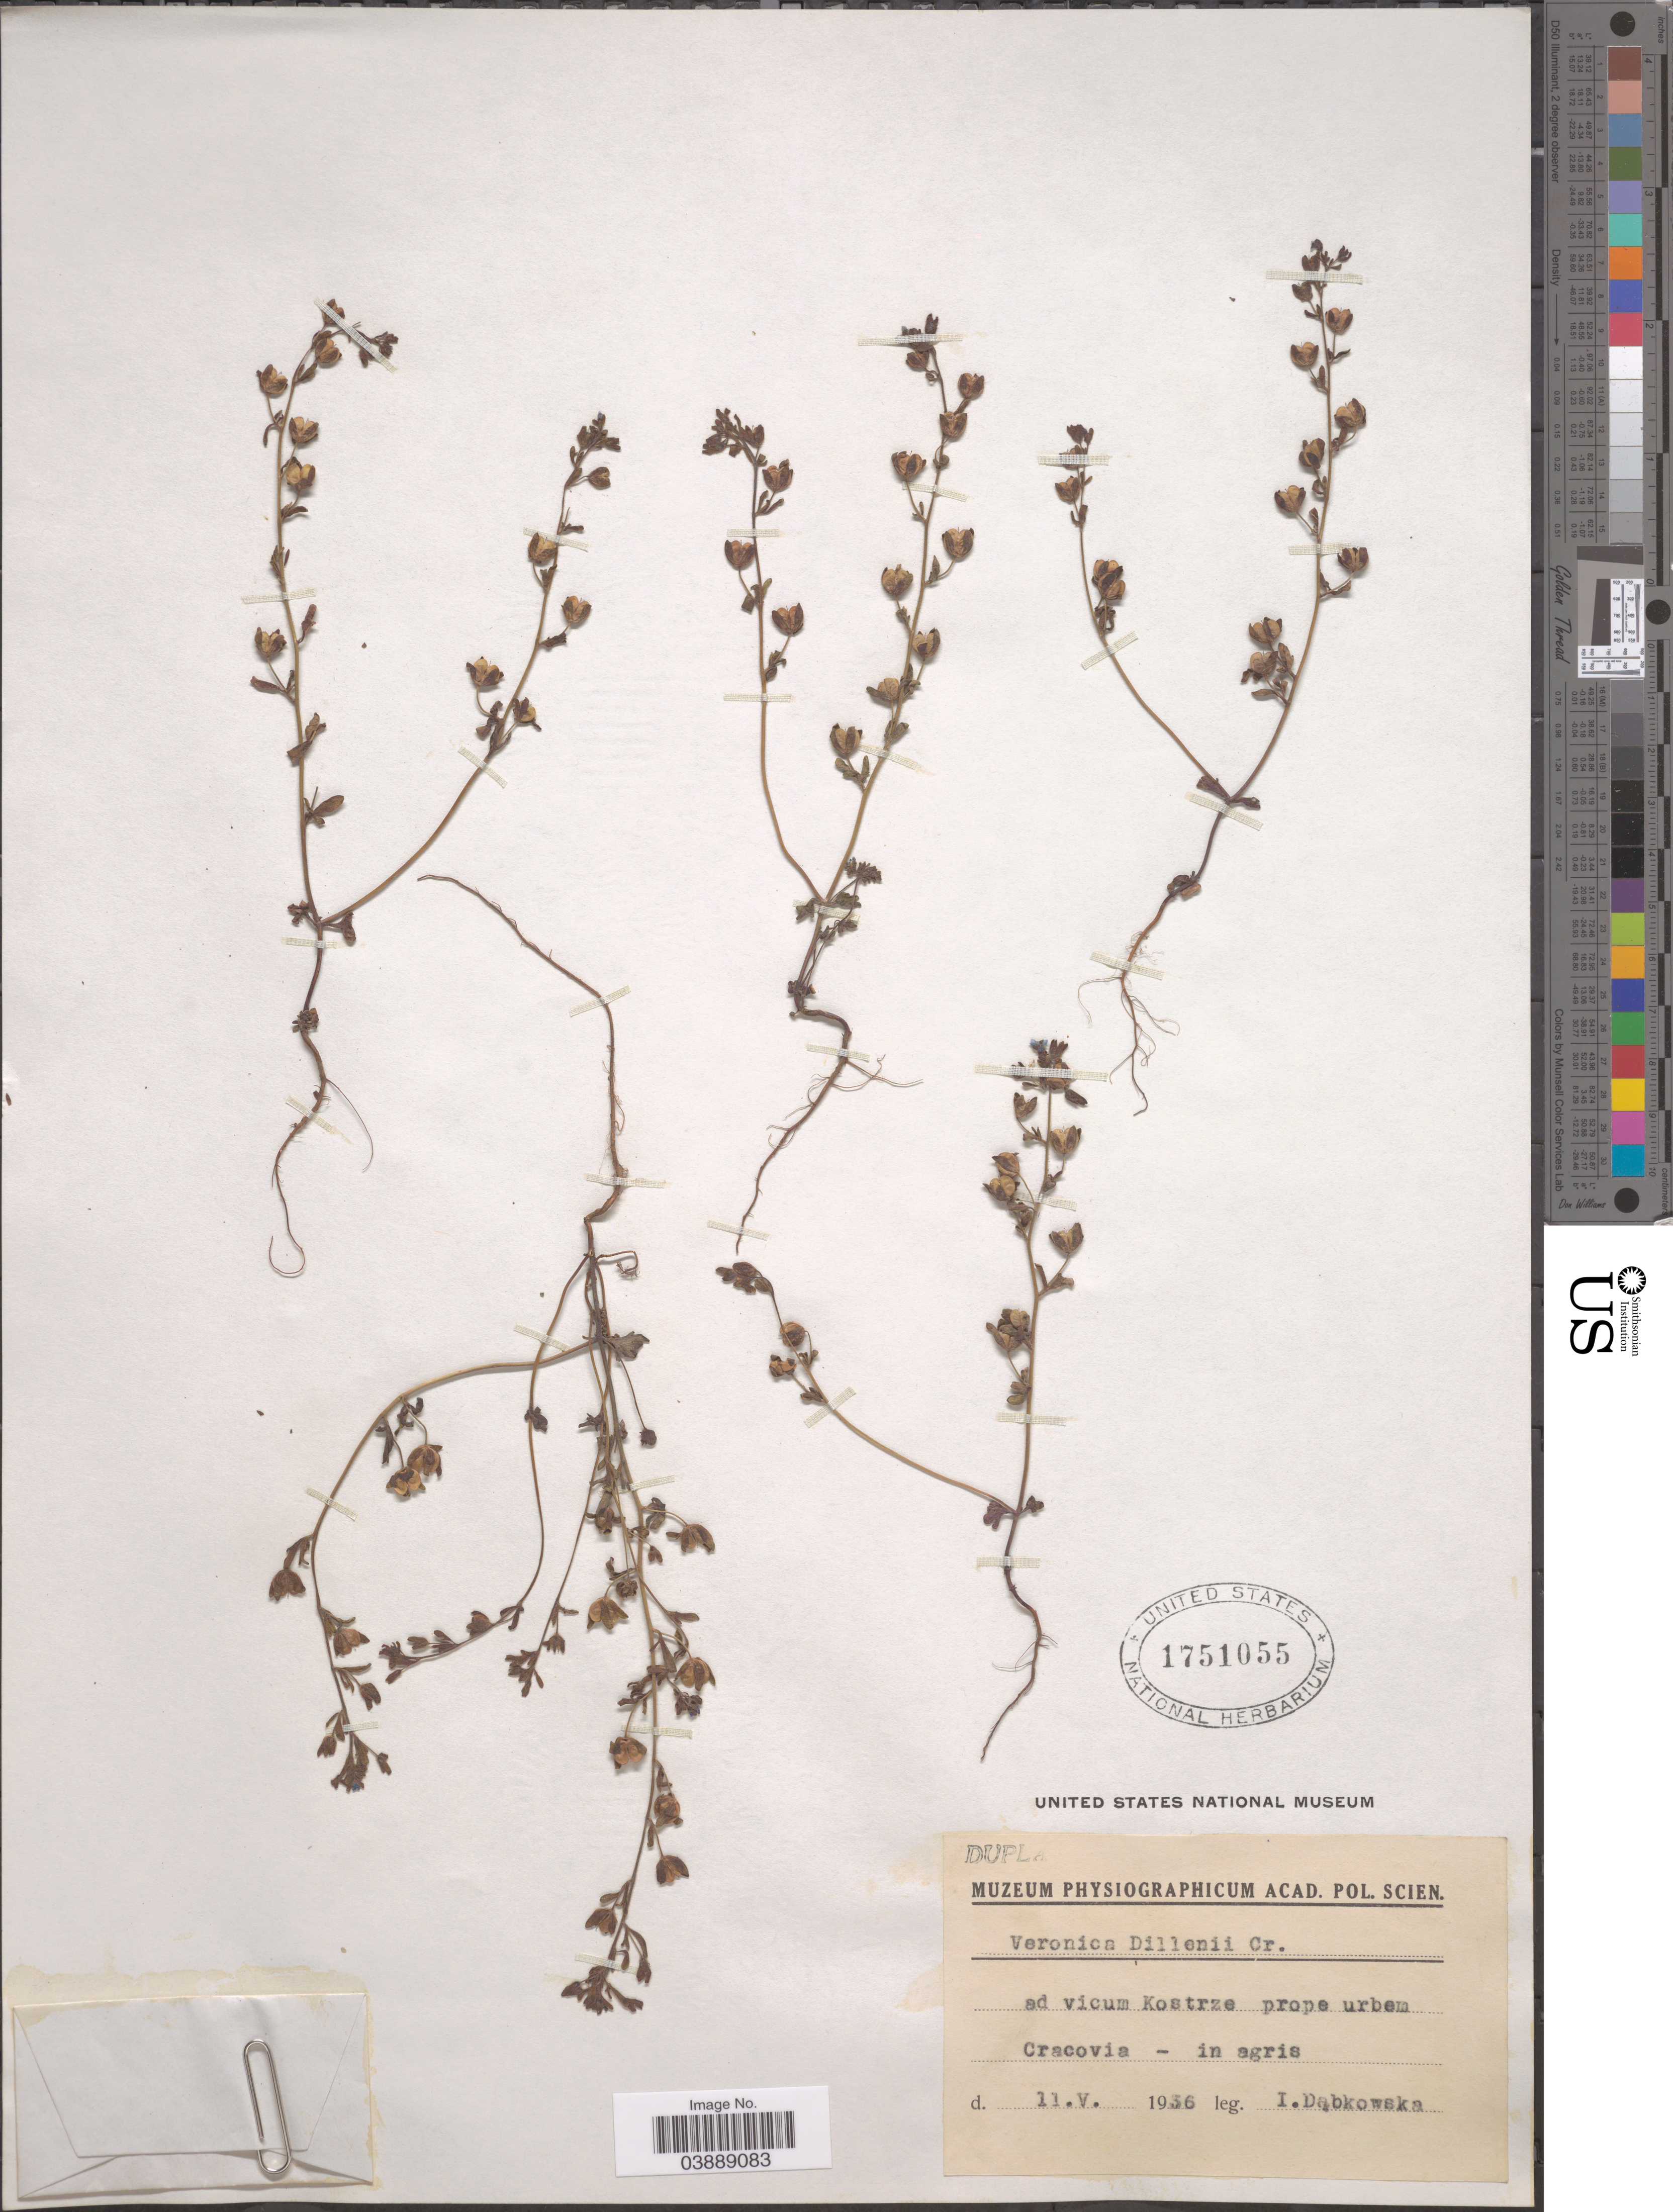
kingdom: Plantae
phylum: Tracheophyta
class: Magnoliopsida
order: Lamiales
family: Plantaginaceae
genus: Veronica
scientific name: Veronica dillenii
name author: Crantz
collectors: I. Dabkowska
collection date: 1936-05-11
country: Poland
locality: Ad vicum Kostrze prope urbem Cracovia - in agris.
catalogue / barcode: US 1751055